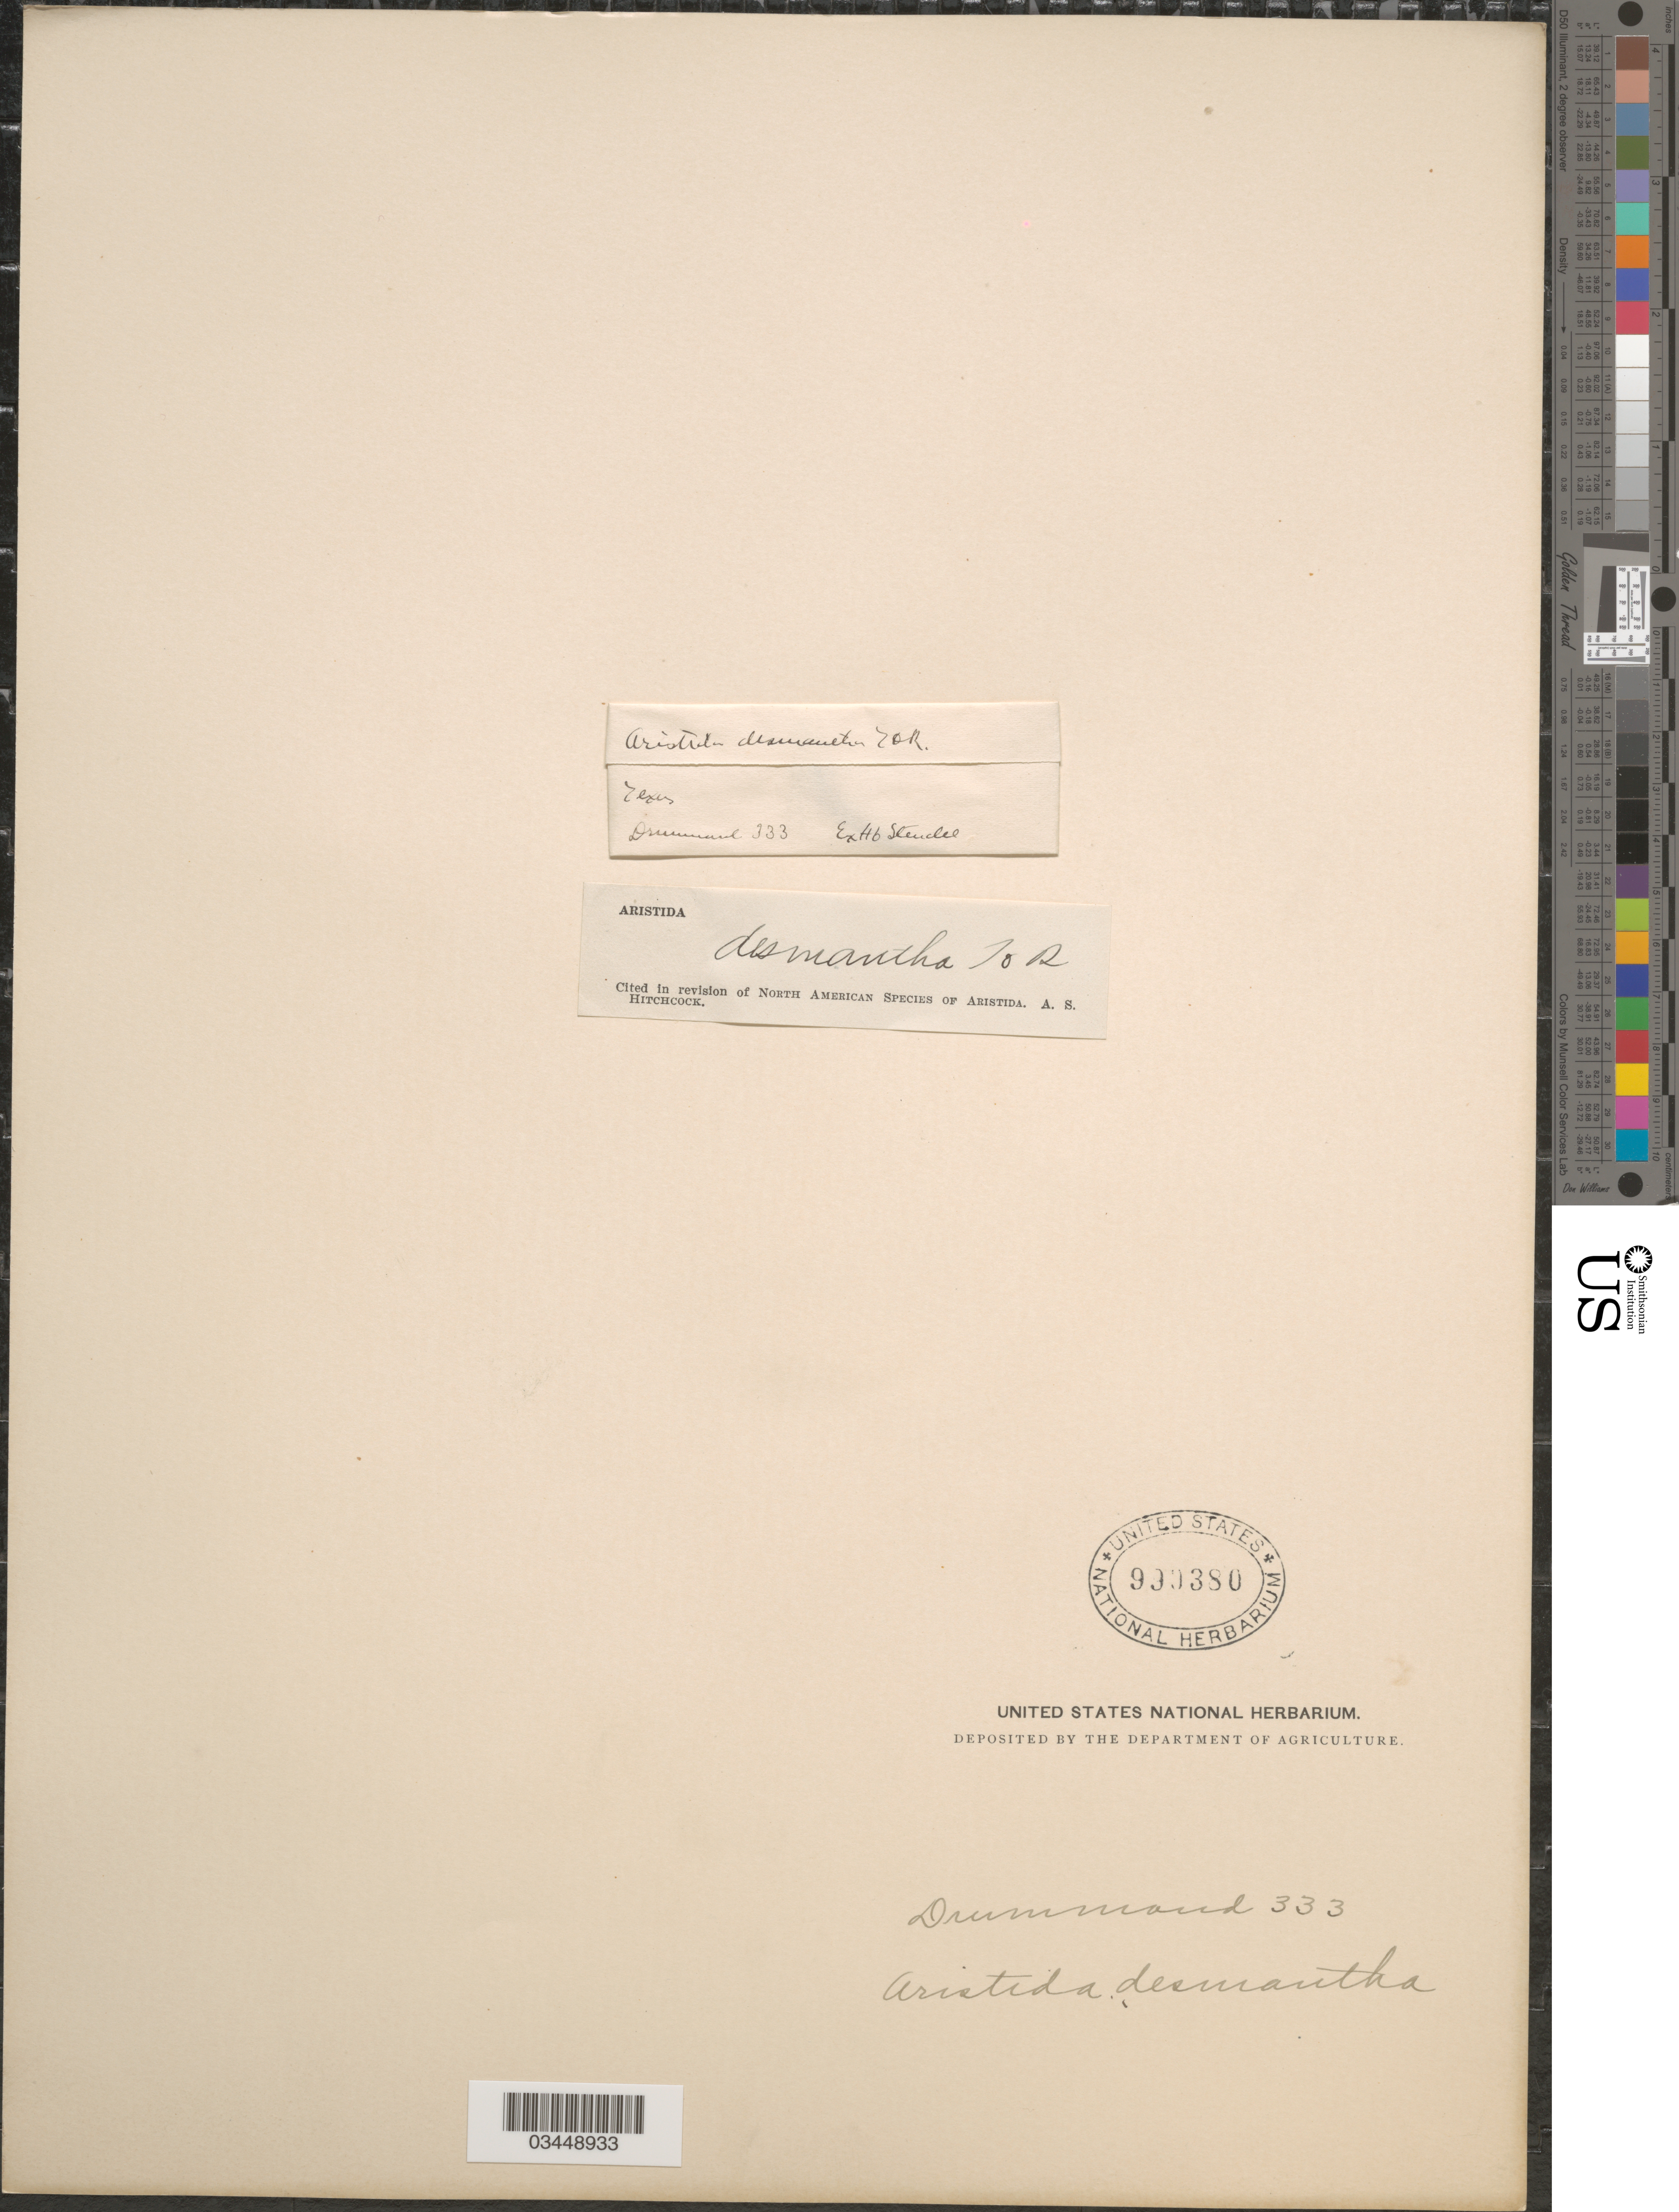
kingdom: Plantae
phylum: Tracheophyta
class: Liliopsida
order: Poales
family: Poaceae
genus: Aristida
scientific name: Aristida desmantha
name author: Trin. & Rupr.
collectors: -. Drummond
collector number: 333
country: United States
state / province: Texas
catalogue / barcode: US 999380